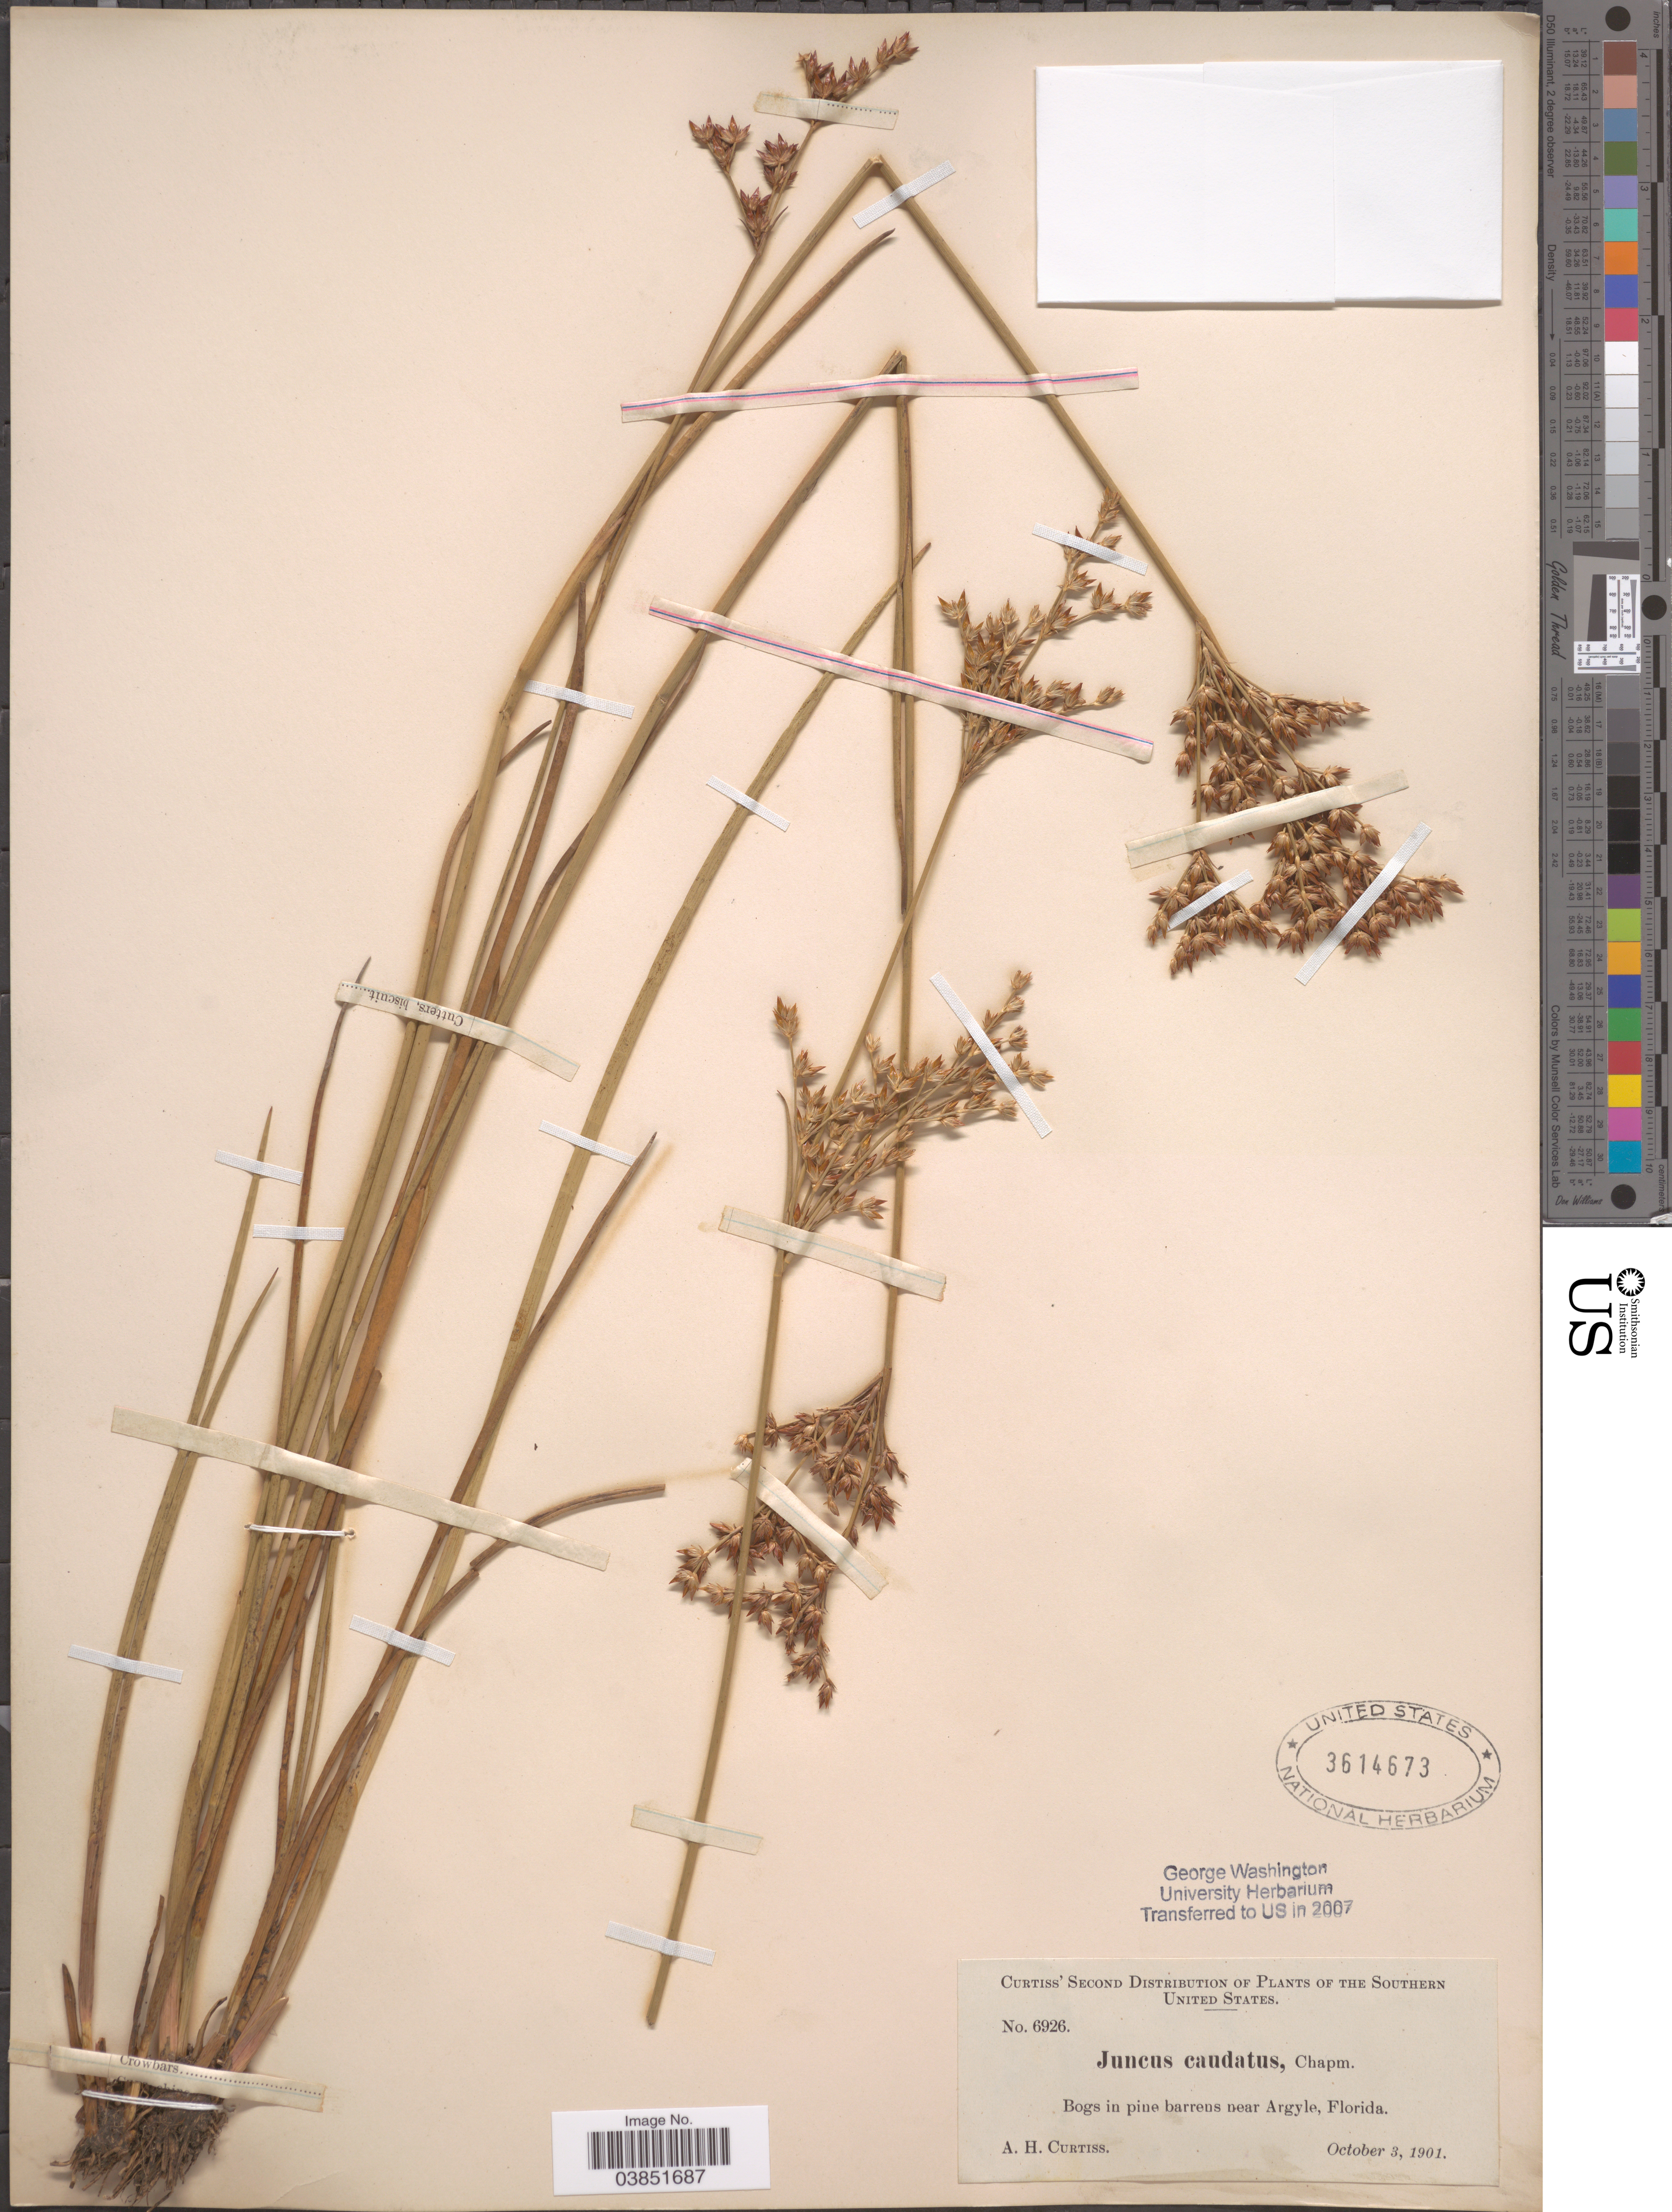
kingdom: Plantae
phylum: Tracheophyta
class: Liliopsida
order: Poales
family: Juncaceae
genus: Juncus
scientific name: Juncus caudatus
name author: Chapm.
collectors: A. H. Curtiss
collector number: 6926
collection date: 1901-10-03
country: United States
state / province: Florida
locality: The Southern United States. Near Argyle.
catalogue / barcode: US 3614673